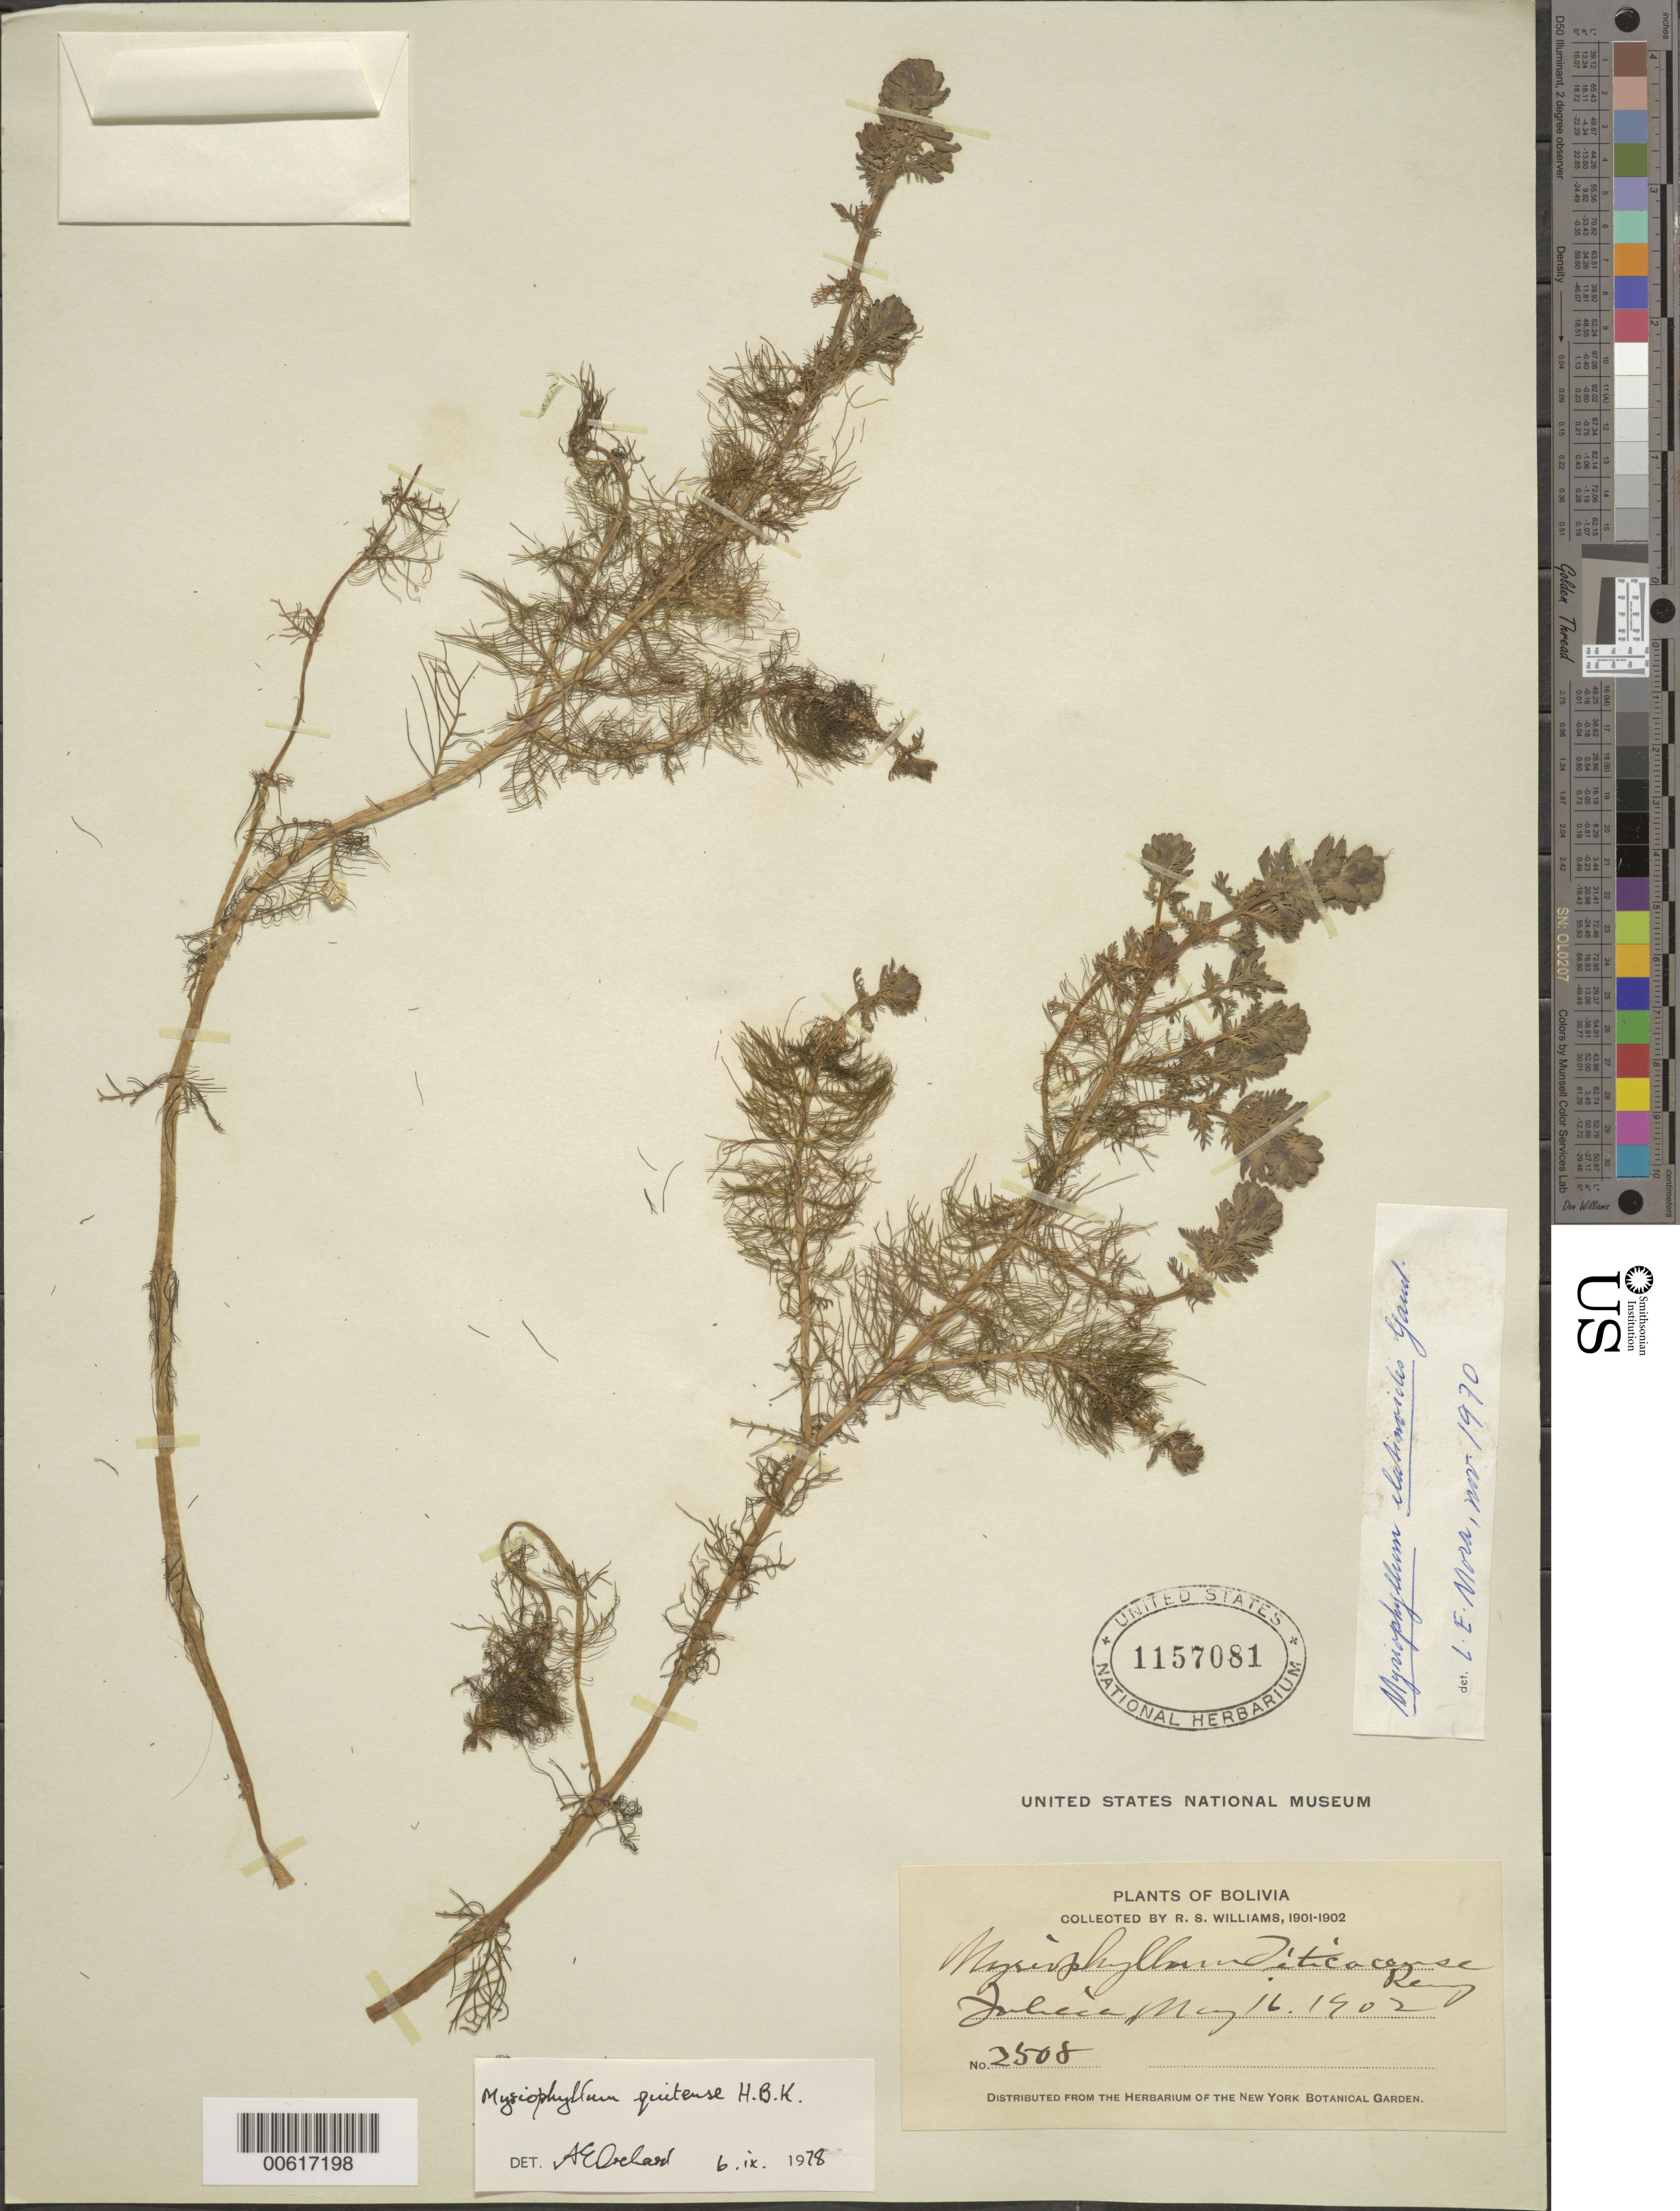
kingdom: Plantae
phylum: Tracheophyta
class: Magnoliopsida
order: Saxifragales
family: Haloragaceae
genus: Myriophyllum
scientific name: Myriophyllum quitense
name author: Kunth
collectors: R. S. Williams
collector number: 2508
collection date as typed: May 16, 1902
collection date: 1902-05-16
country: Peru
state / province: Puno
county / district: San Román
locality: Juliaca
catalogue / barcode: US 1157081